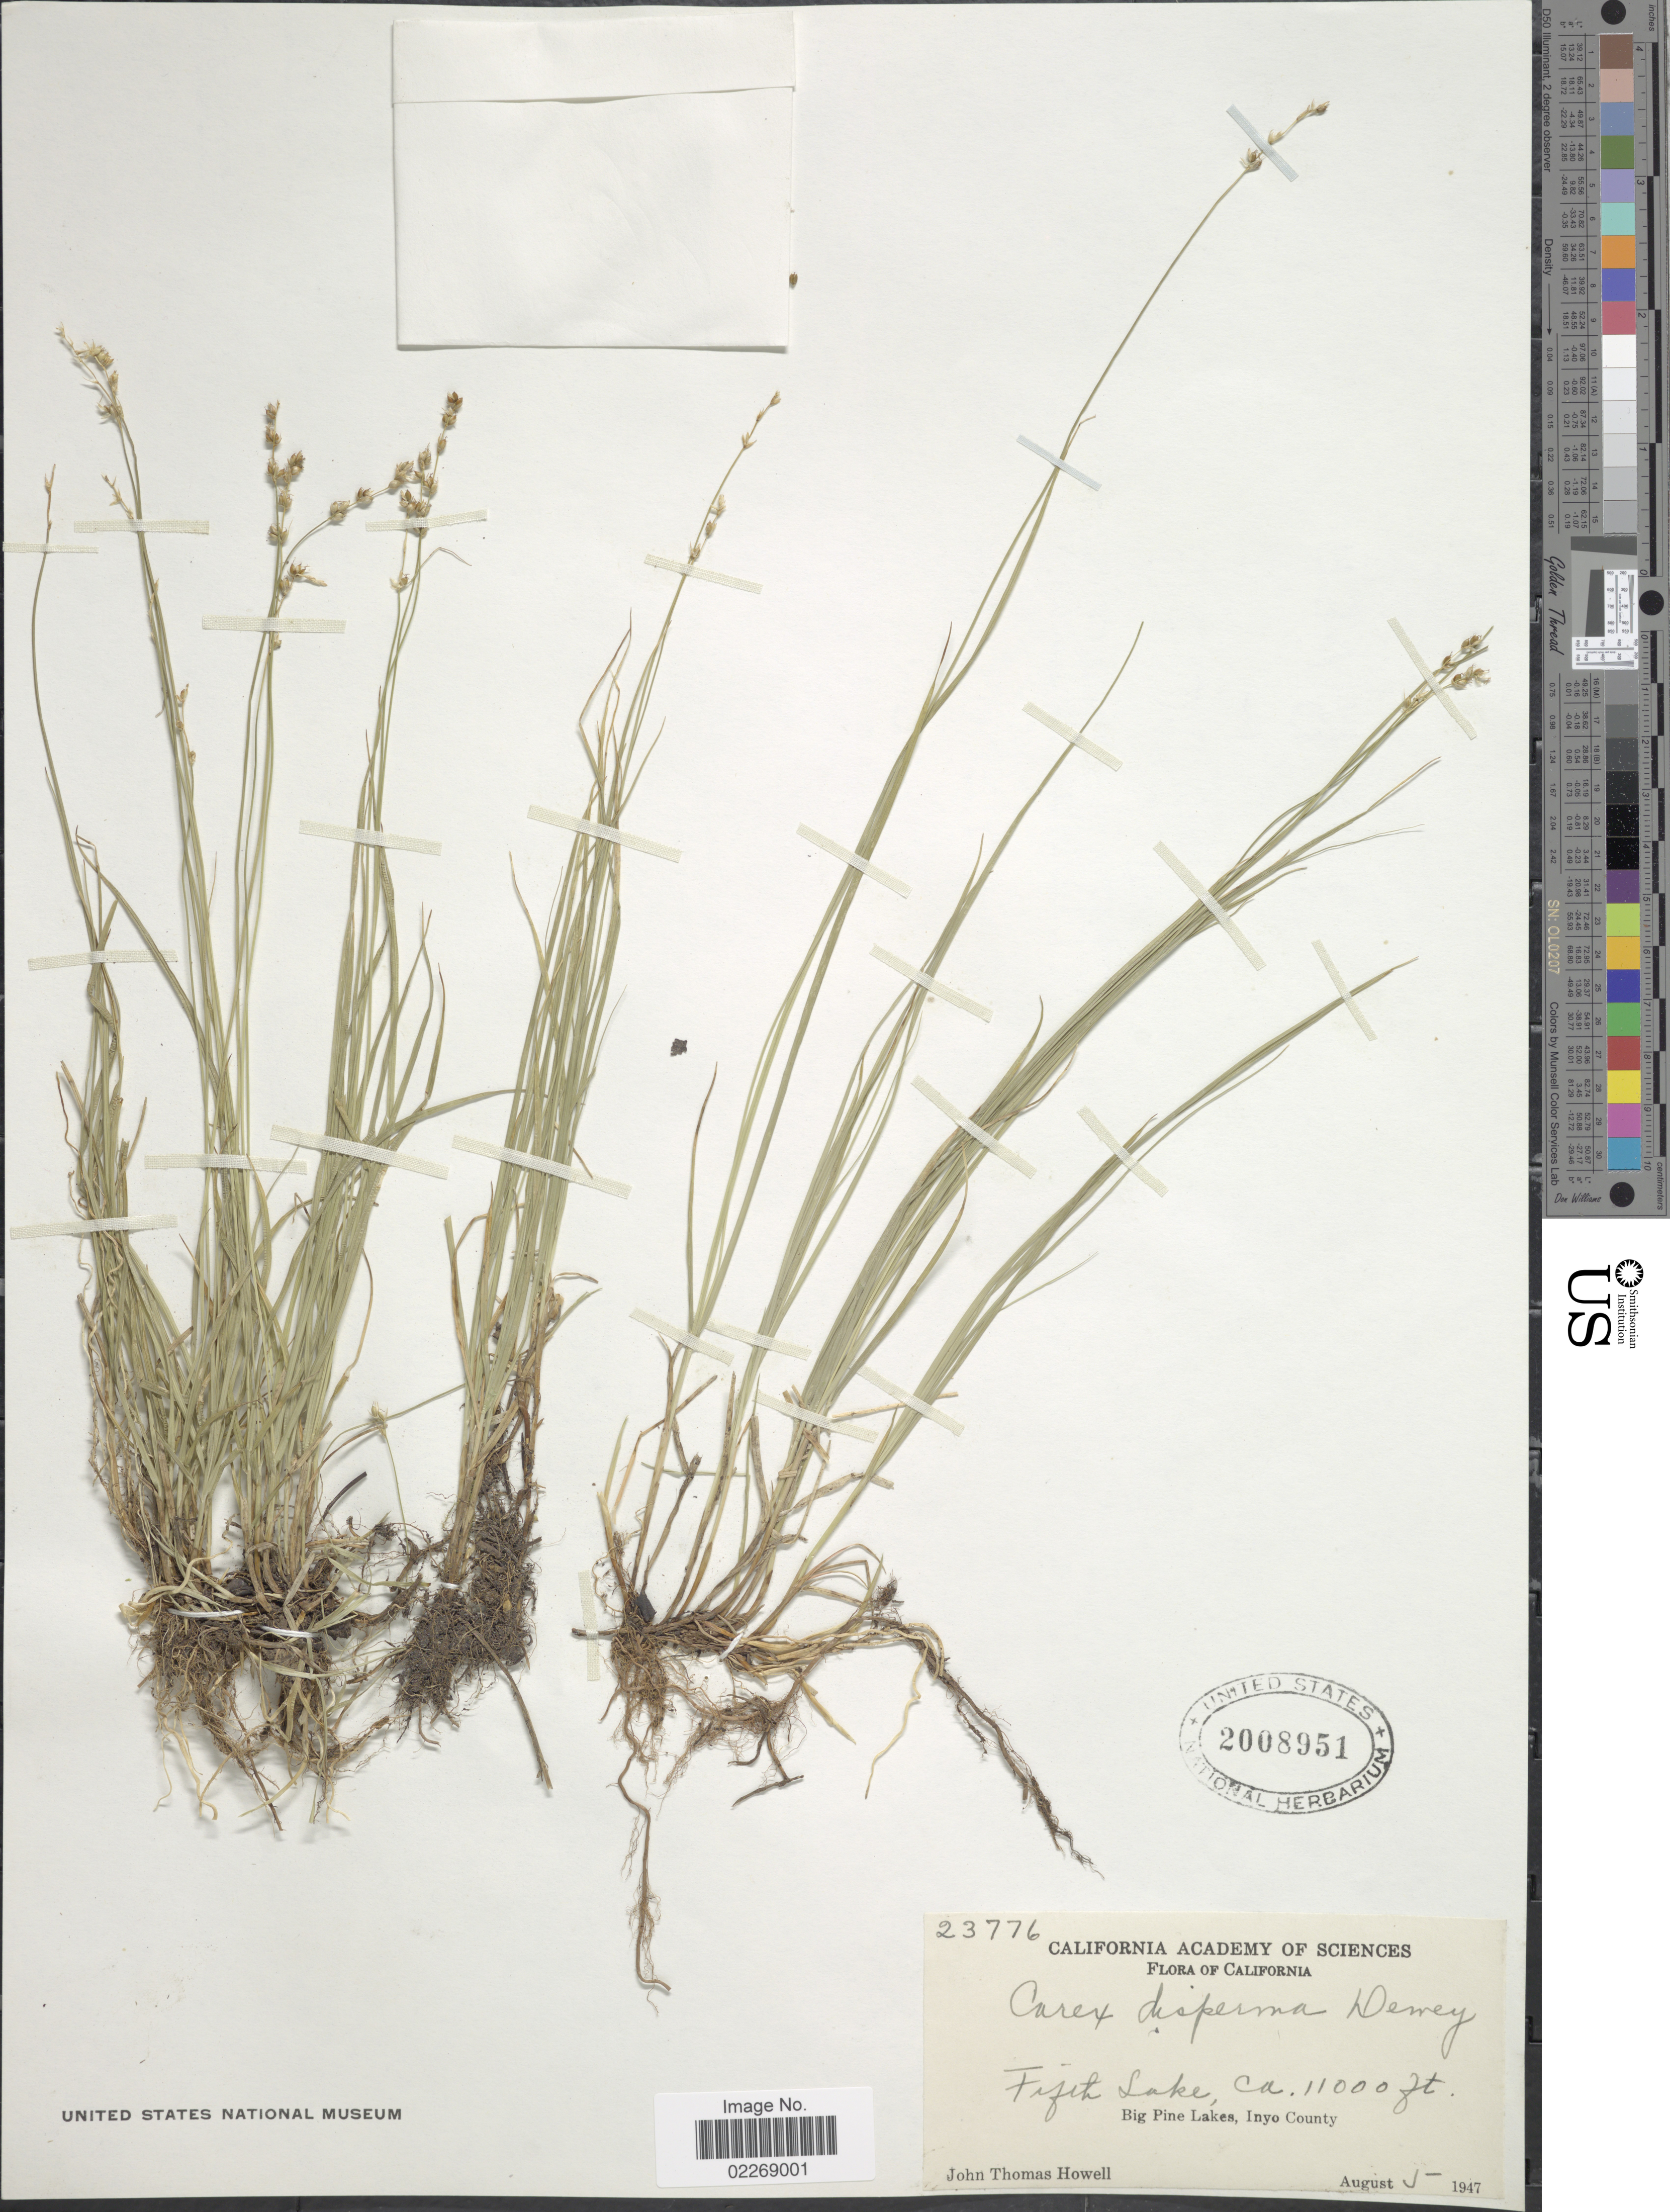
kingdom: Plantae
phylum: Tracheophyta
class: Liliopsida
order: Poales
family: Cyperaceae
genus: Carex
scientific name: Carex disperma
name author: Dewey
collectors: J. T. Howell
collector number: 23776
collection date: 1947-08-05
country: United States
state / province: California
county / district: Inyo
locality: Fifth Lake, Big Pine Lakes, Inyo County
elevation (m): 3353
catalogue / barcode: US 2008951